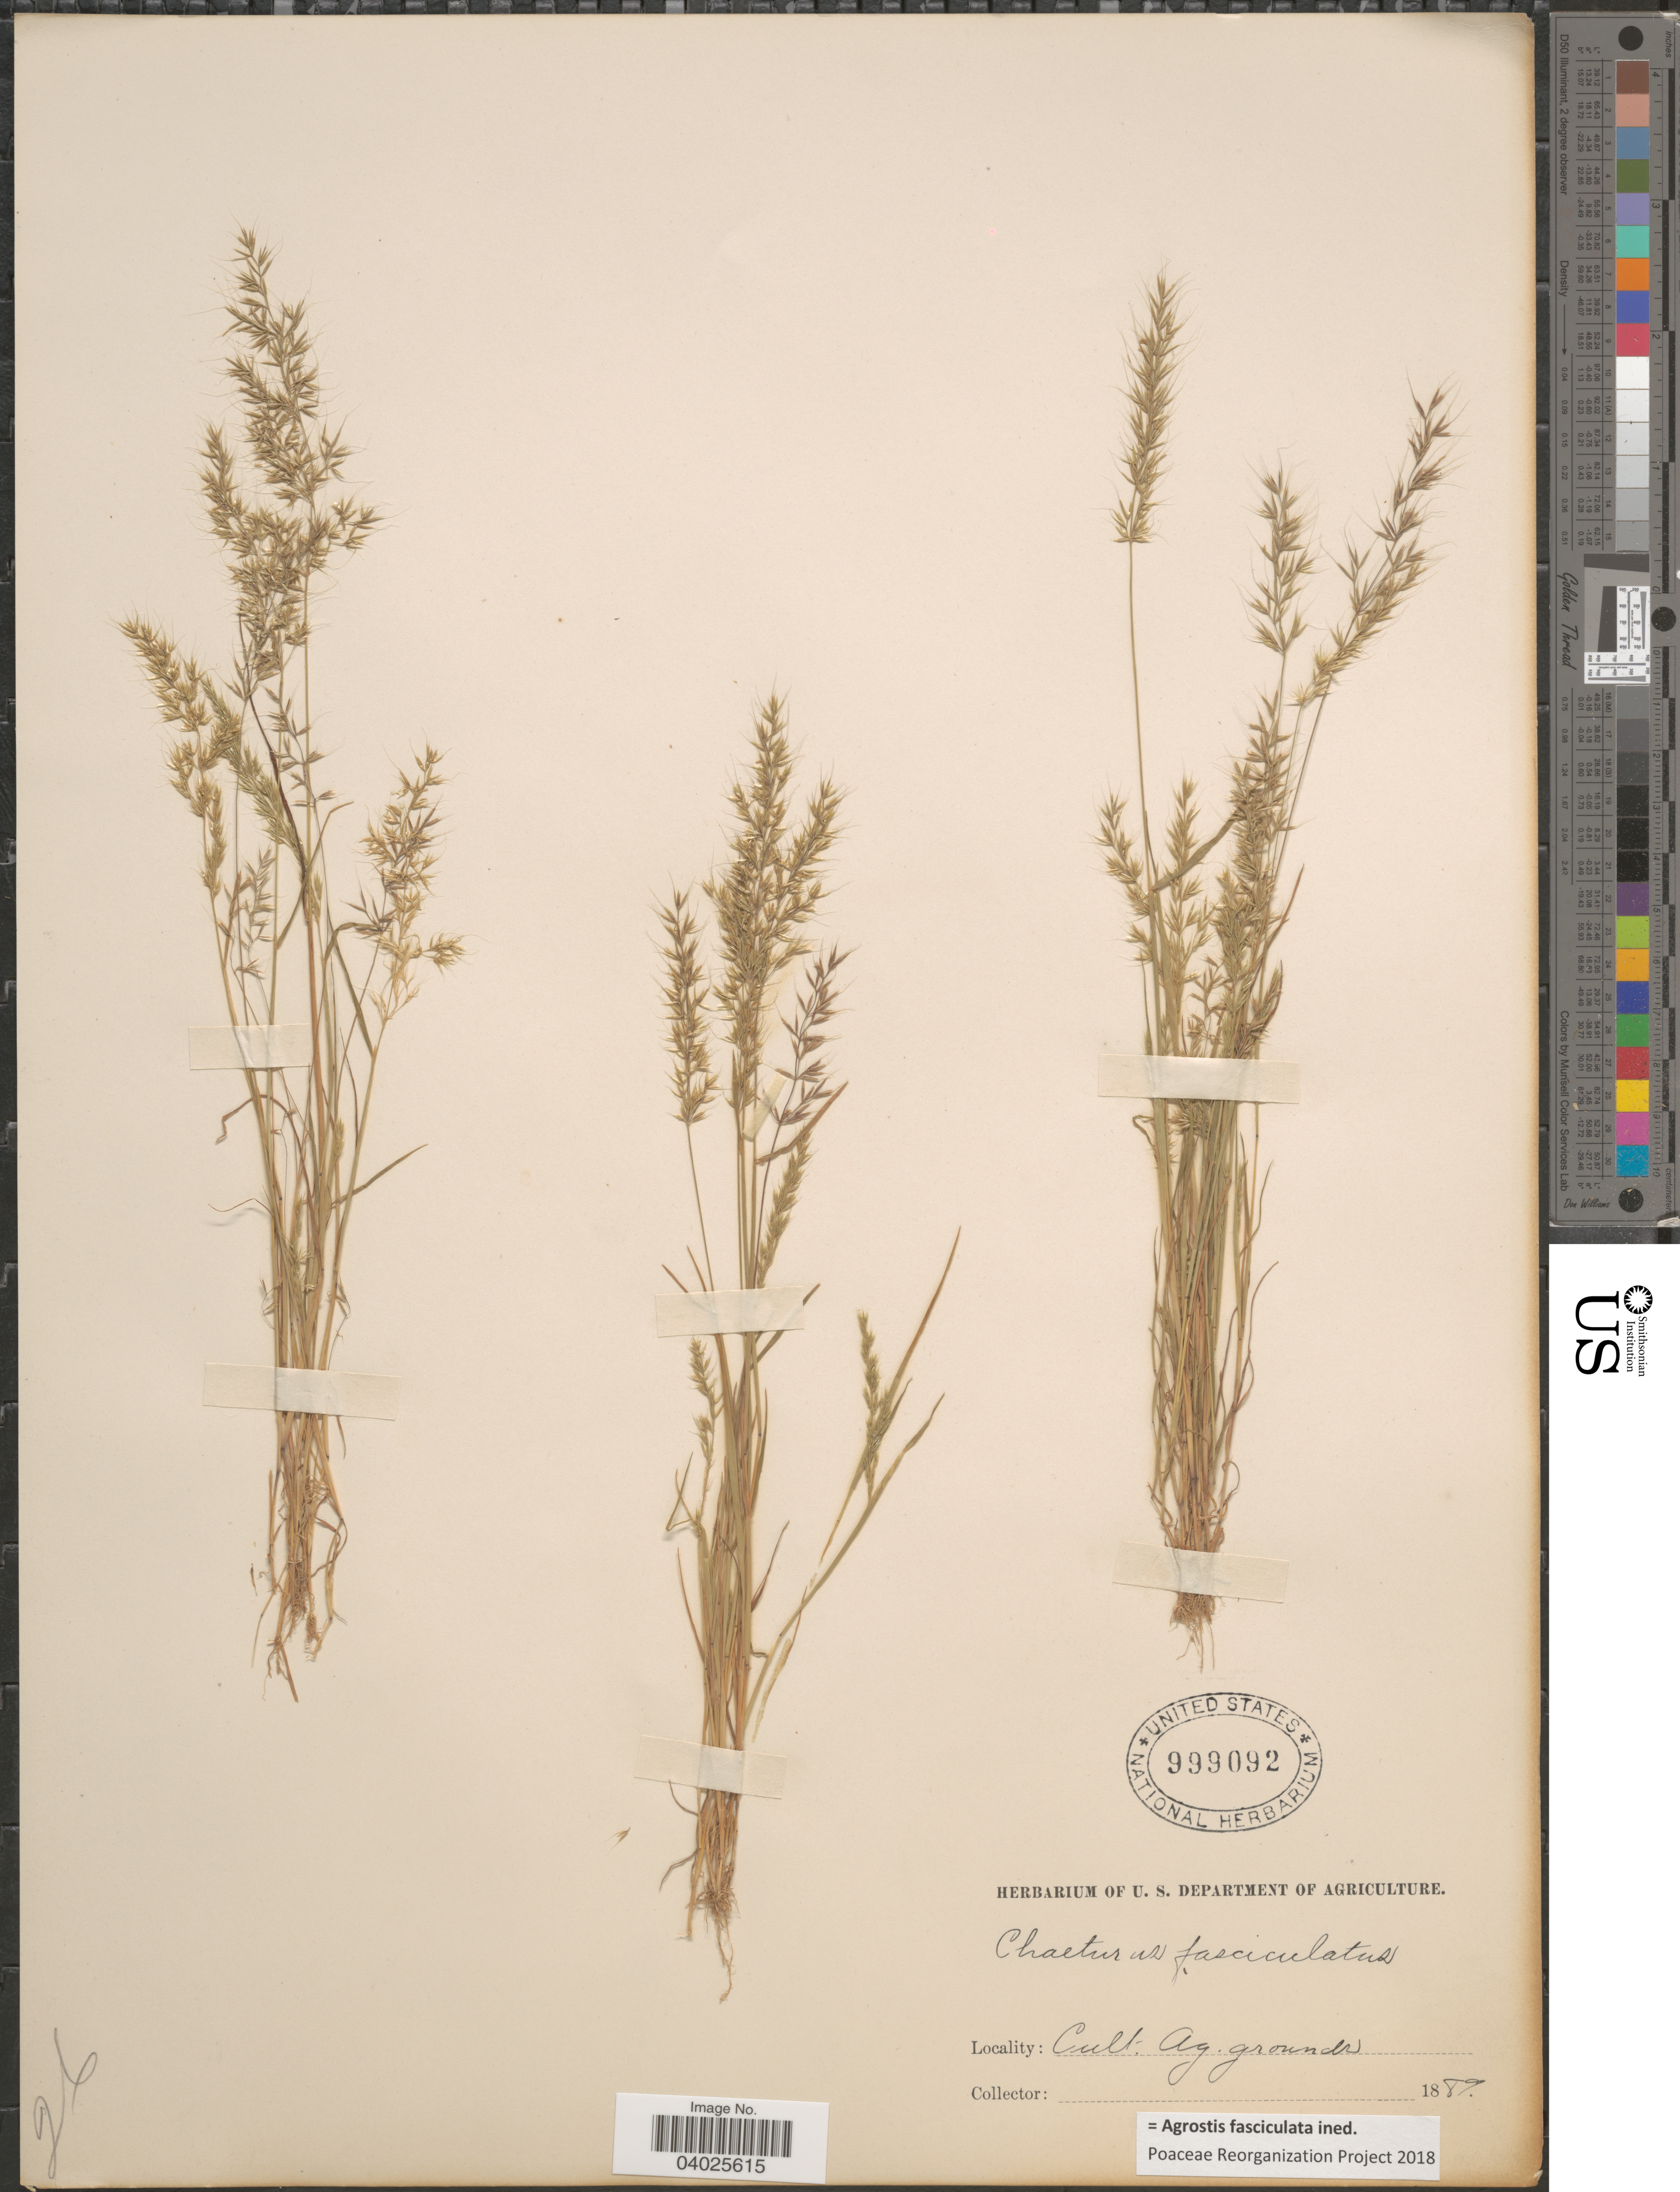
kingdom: Plantae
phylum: Tracheophyta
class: Liliopsida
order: Poales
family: Poaceae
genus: Agrostis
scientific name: Agrostis fasciculata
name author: Roem. & Schult.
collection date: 1889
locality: Cult. Ag. grounds.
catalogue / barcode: US 999092